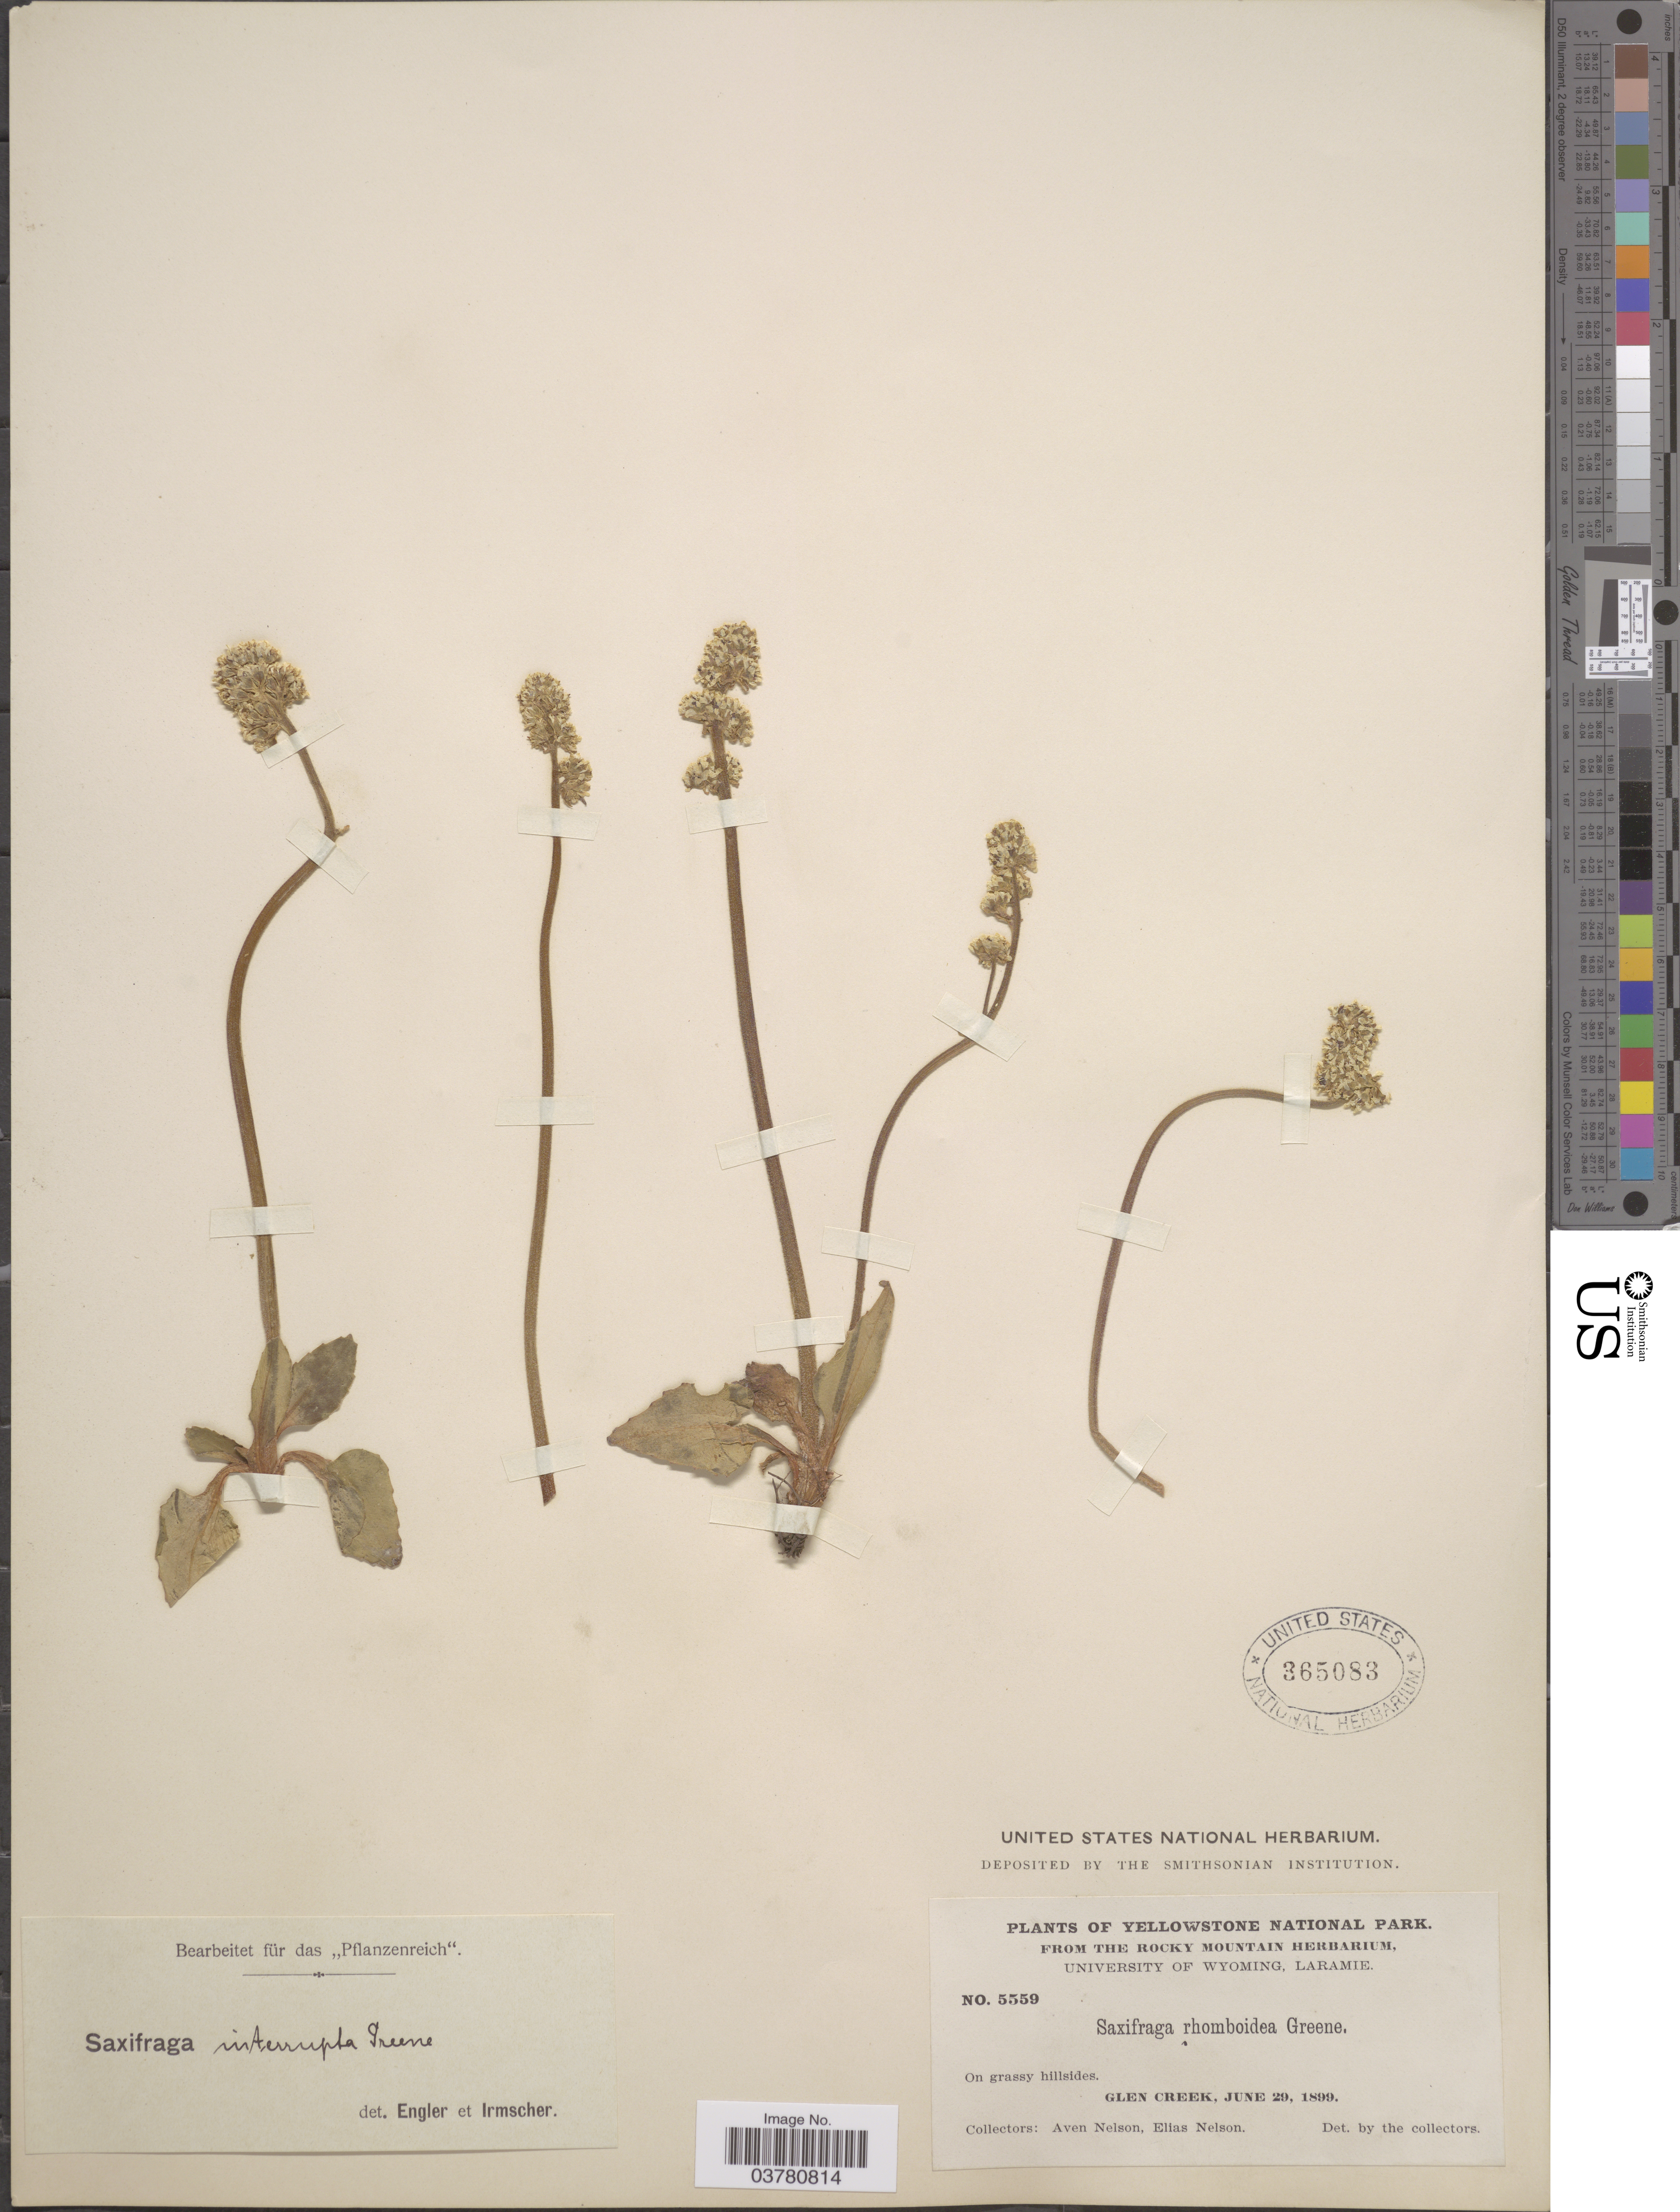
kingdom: Plantae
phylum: Tracheophyta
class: Magnoliopsida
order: Saxifragales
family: Saxifragaceae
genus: Micranthes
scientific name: Micranthes rhomboidea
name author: (Greene) Small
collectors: A. Nelson & E. Nelson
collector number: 5559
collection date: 1899-06-29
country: United States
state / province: Wyoming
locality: Yellowstone National Park. Glen Creek.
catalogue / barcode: US 365083